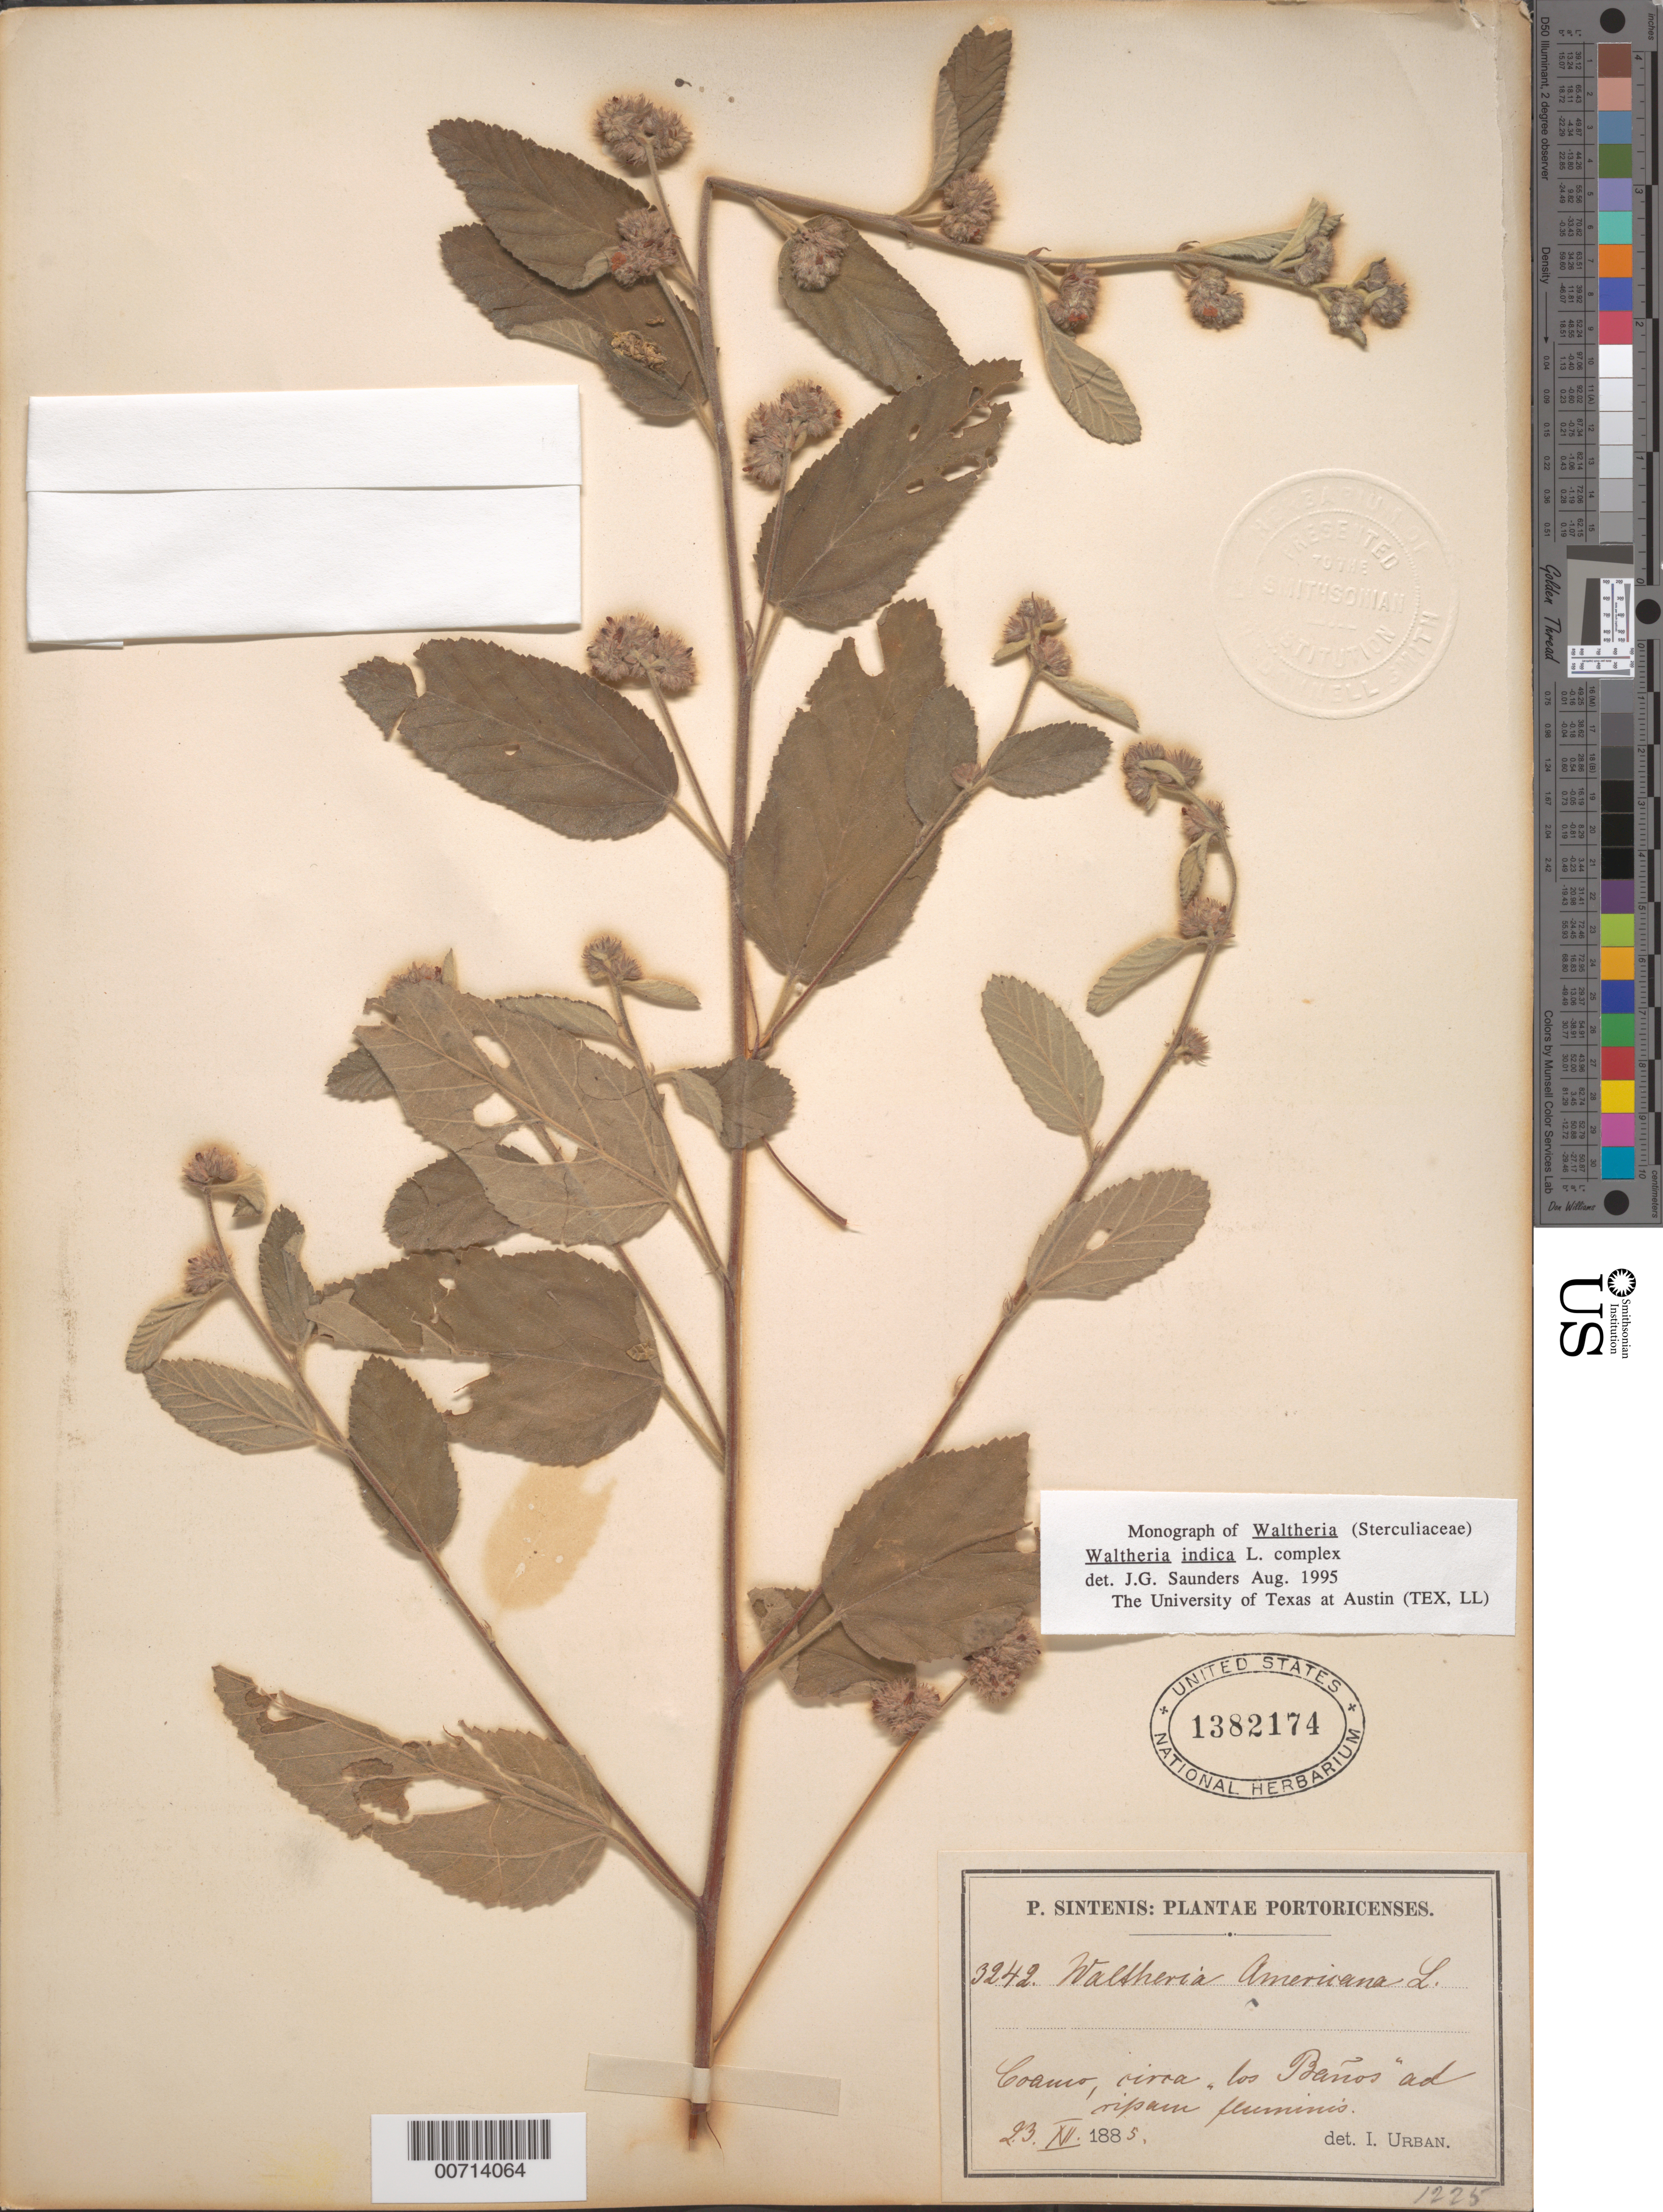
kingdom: Plantae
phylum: Tracheophyta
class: Magnoliopsida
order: Malvales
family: Malvaceae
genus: Waltheria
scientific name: Waltheria indica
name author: L.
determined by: Saunders, J. G.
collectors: P. Sintenis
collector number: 3242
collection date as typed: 23 Dec 1885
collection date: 1885-12-23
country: Puerto Rico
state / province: Coamo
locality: Coamo, circa Los Banos "ad ripam fluminis"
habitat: Ad ripam fluminis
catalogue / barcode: US 1382174